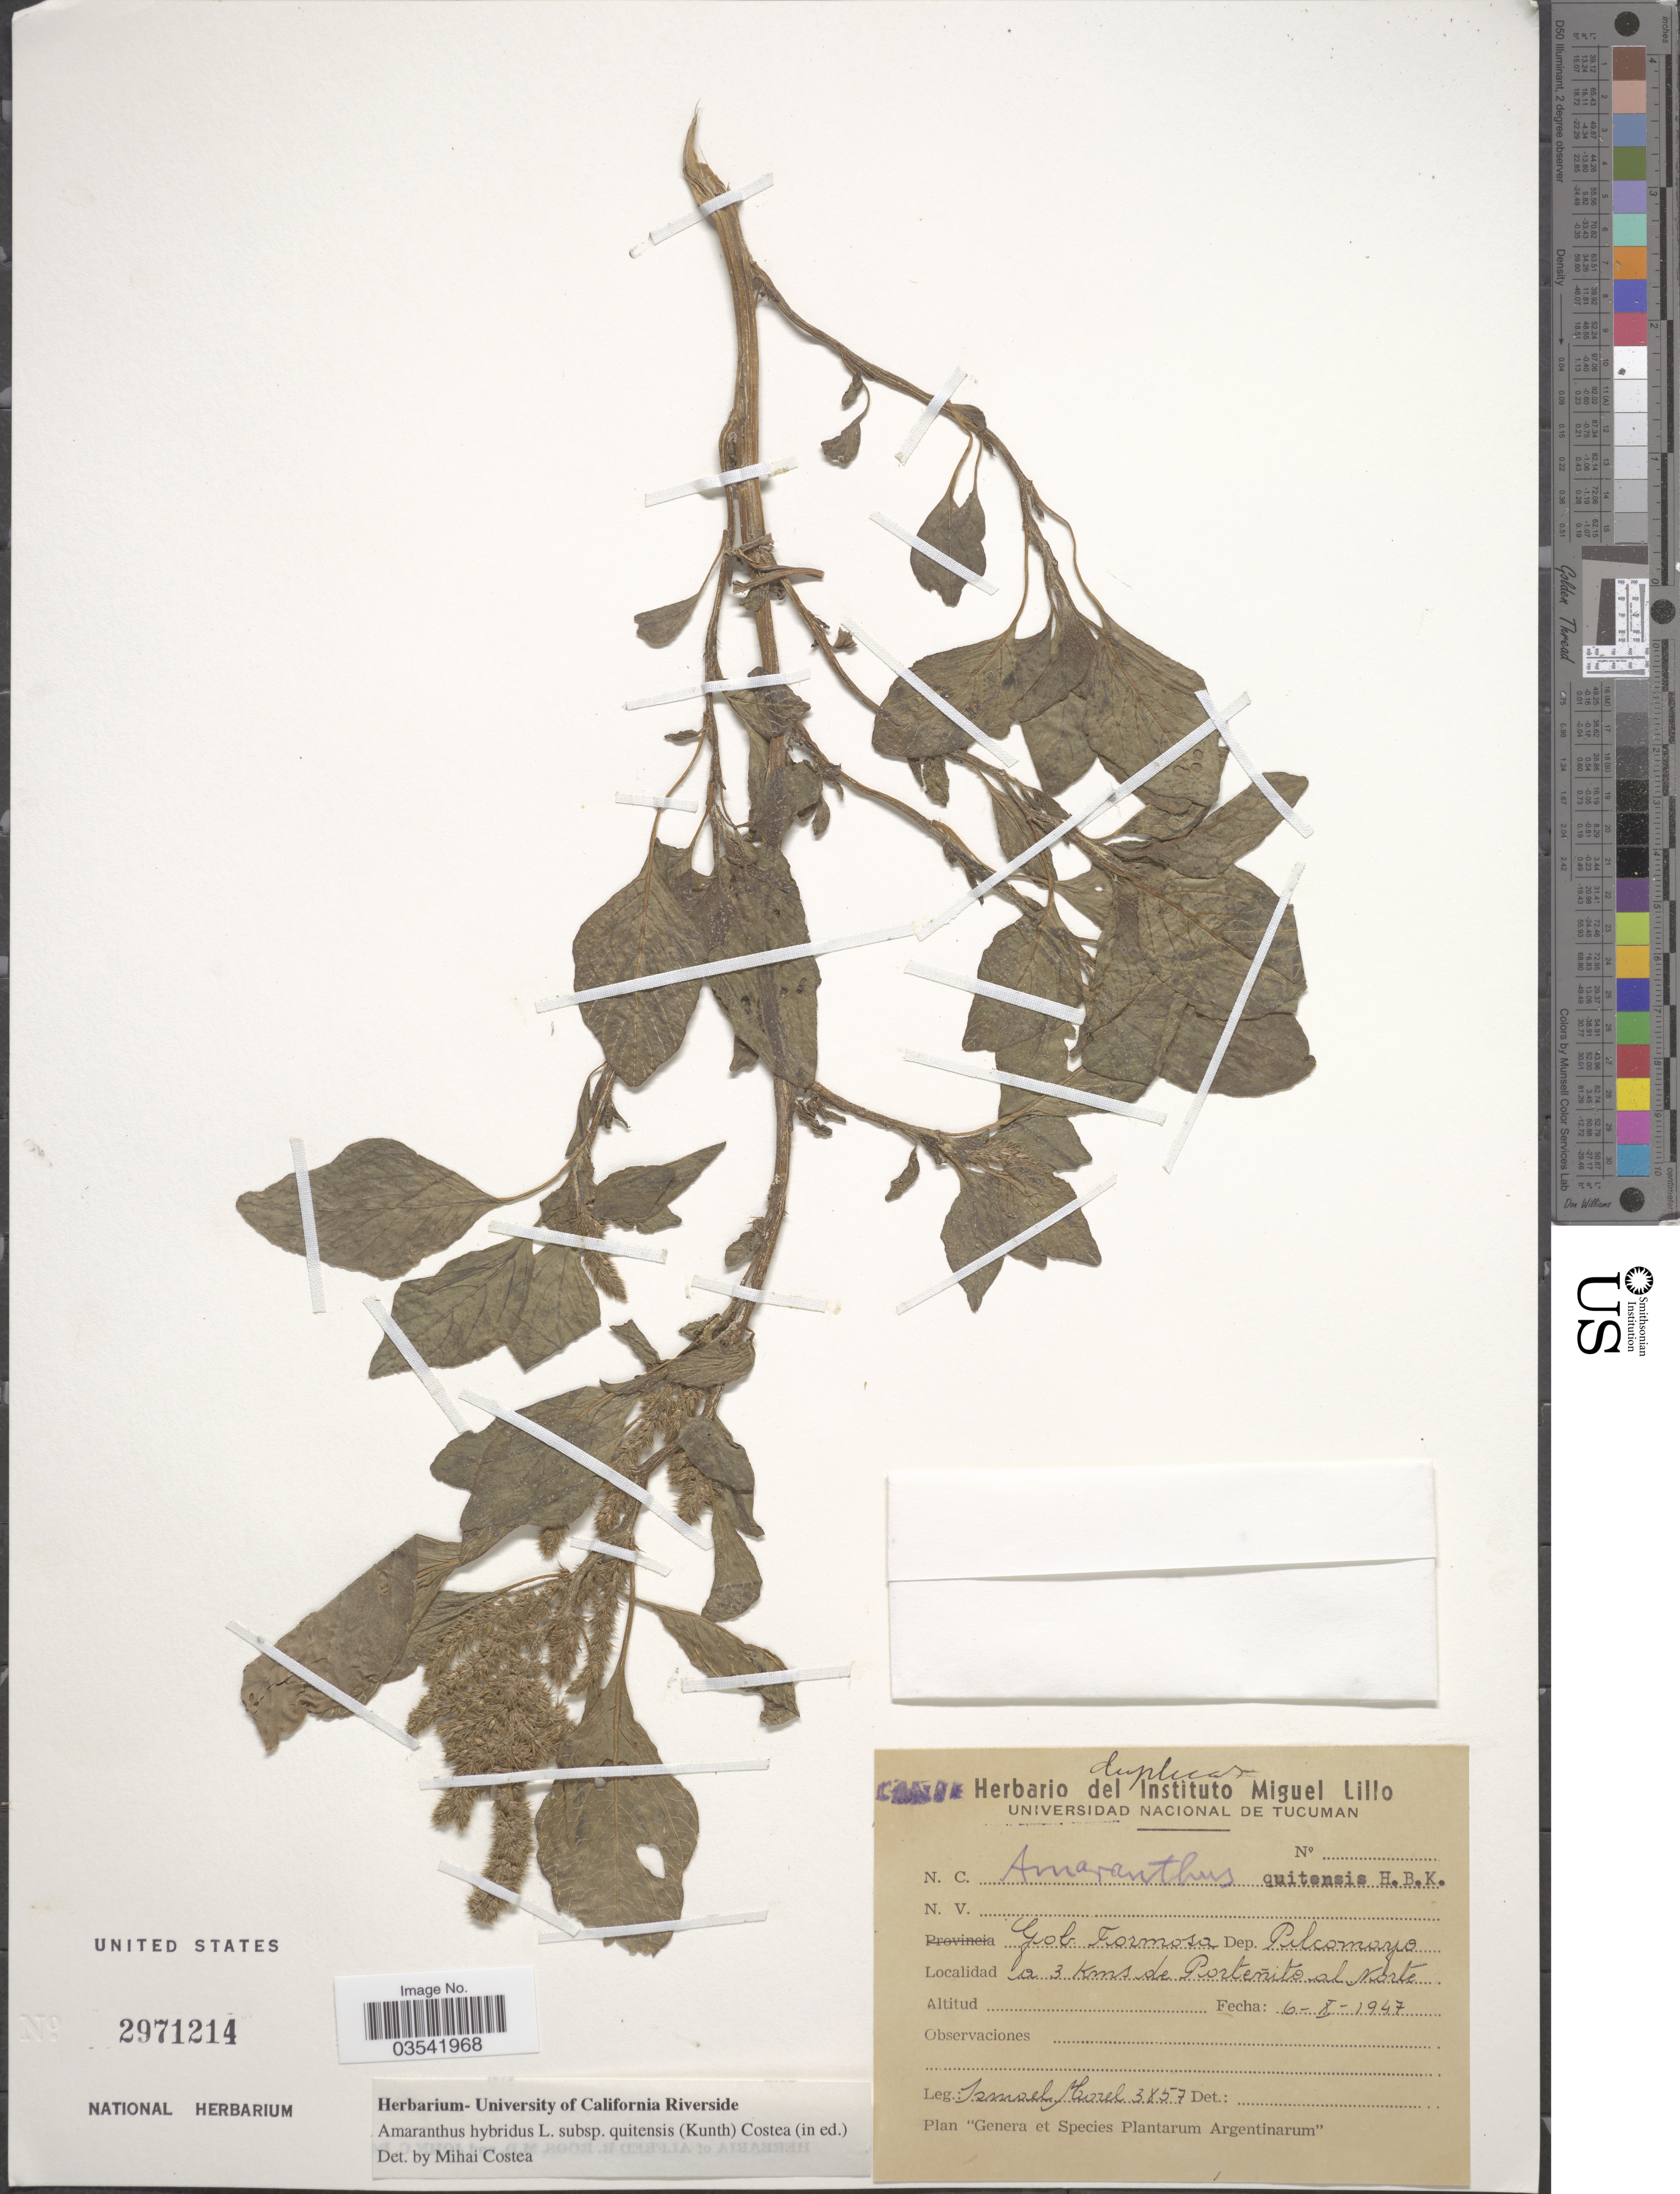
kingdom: Plantae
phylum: Tracheophyta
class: Magnoliopsida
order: Caryophyllales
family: Amaranthaceae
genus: Amaranthus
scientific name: Amaranthus hybridus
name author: L.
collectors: I. Morel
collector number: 3857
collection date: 1947-10-06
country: Argentina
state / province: Formosa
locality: Gob. Formosa. Dep. Pilcomayo. A 3 Kms de Porteñito al Norte.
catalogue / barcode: US 2971214